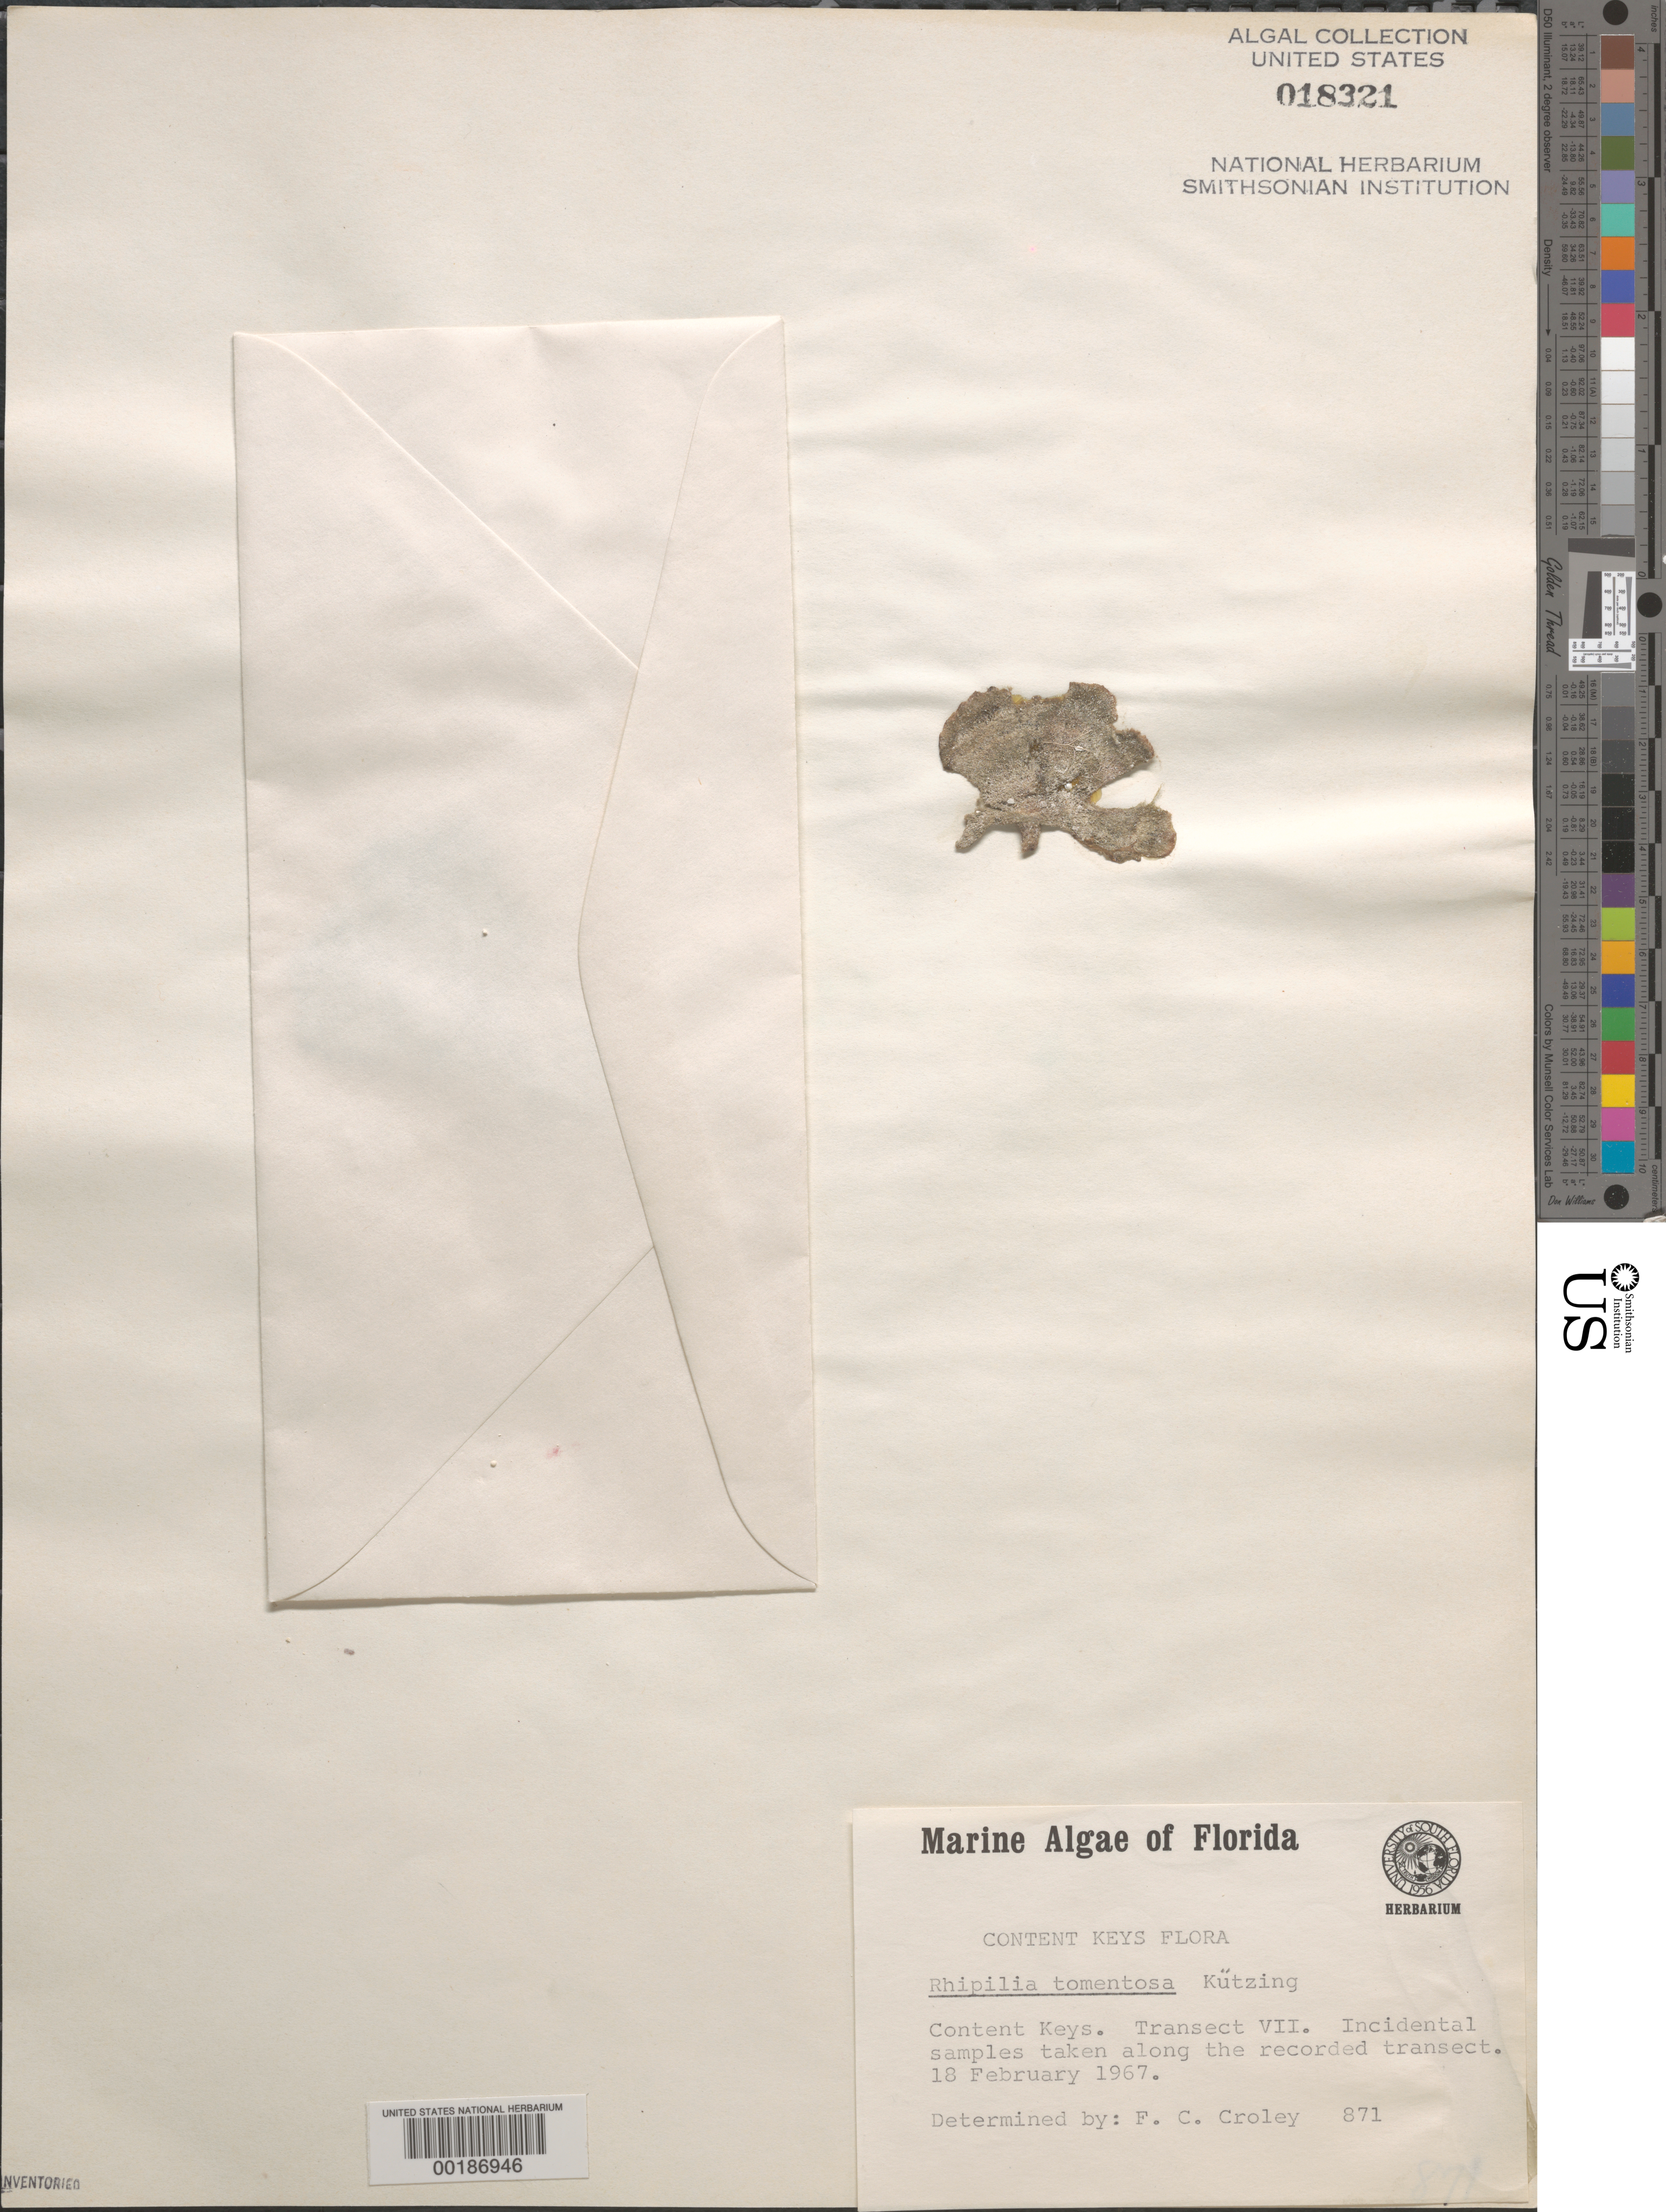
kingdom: Plantae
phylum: Chlorophyta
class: Ulvophyceae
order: Bryopsidales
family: Rhipiliaceae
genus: Rhipilia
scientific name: Rhipilia tomentosa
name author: Kütz.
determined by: Croley, F. C.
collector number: FCC 871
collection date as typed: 18 Feb 1967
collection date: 1967-02-18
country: United States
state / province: Florida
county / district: Monroe County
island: Content Keys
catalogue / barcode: US 18321